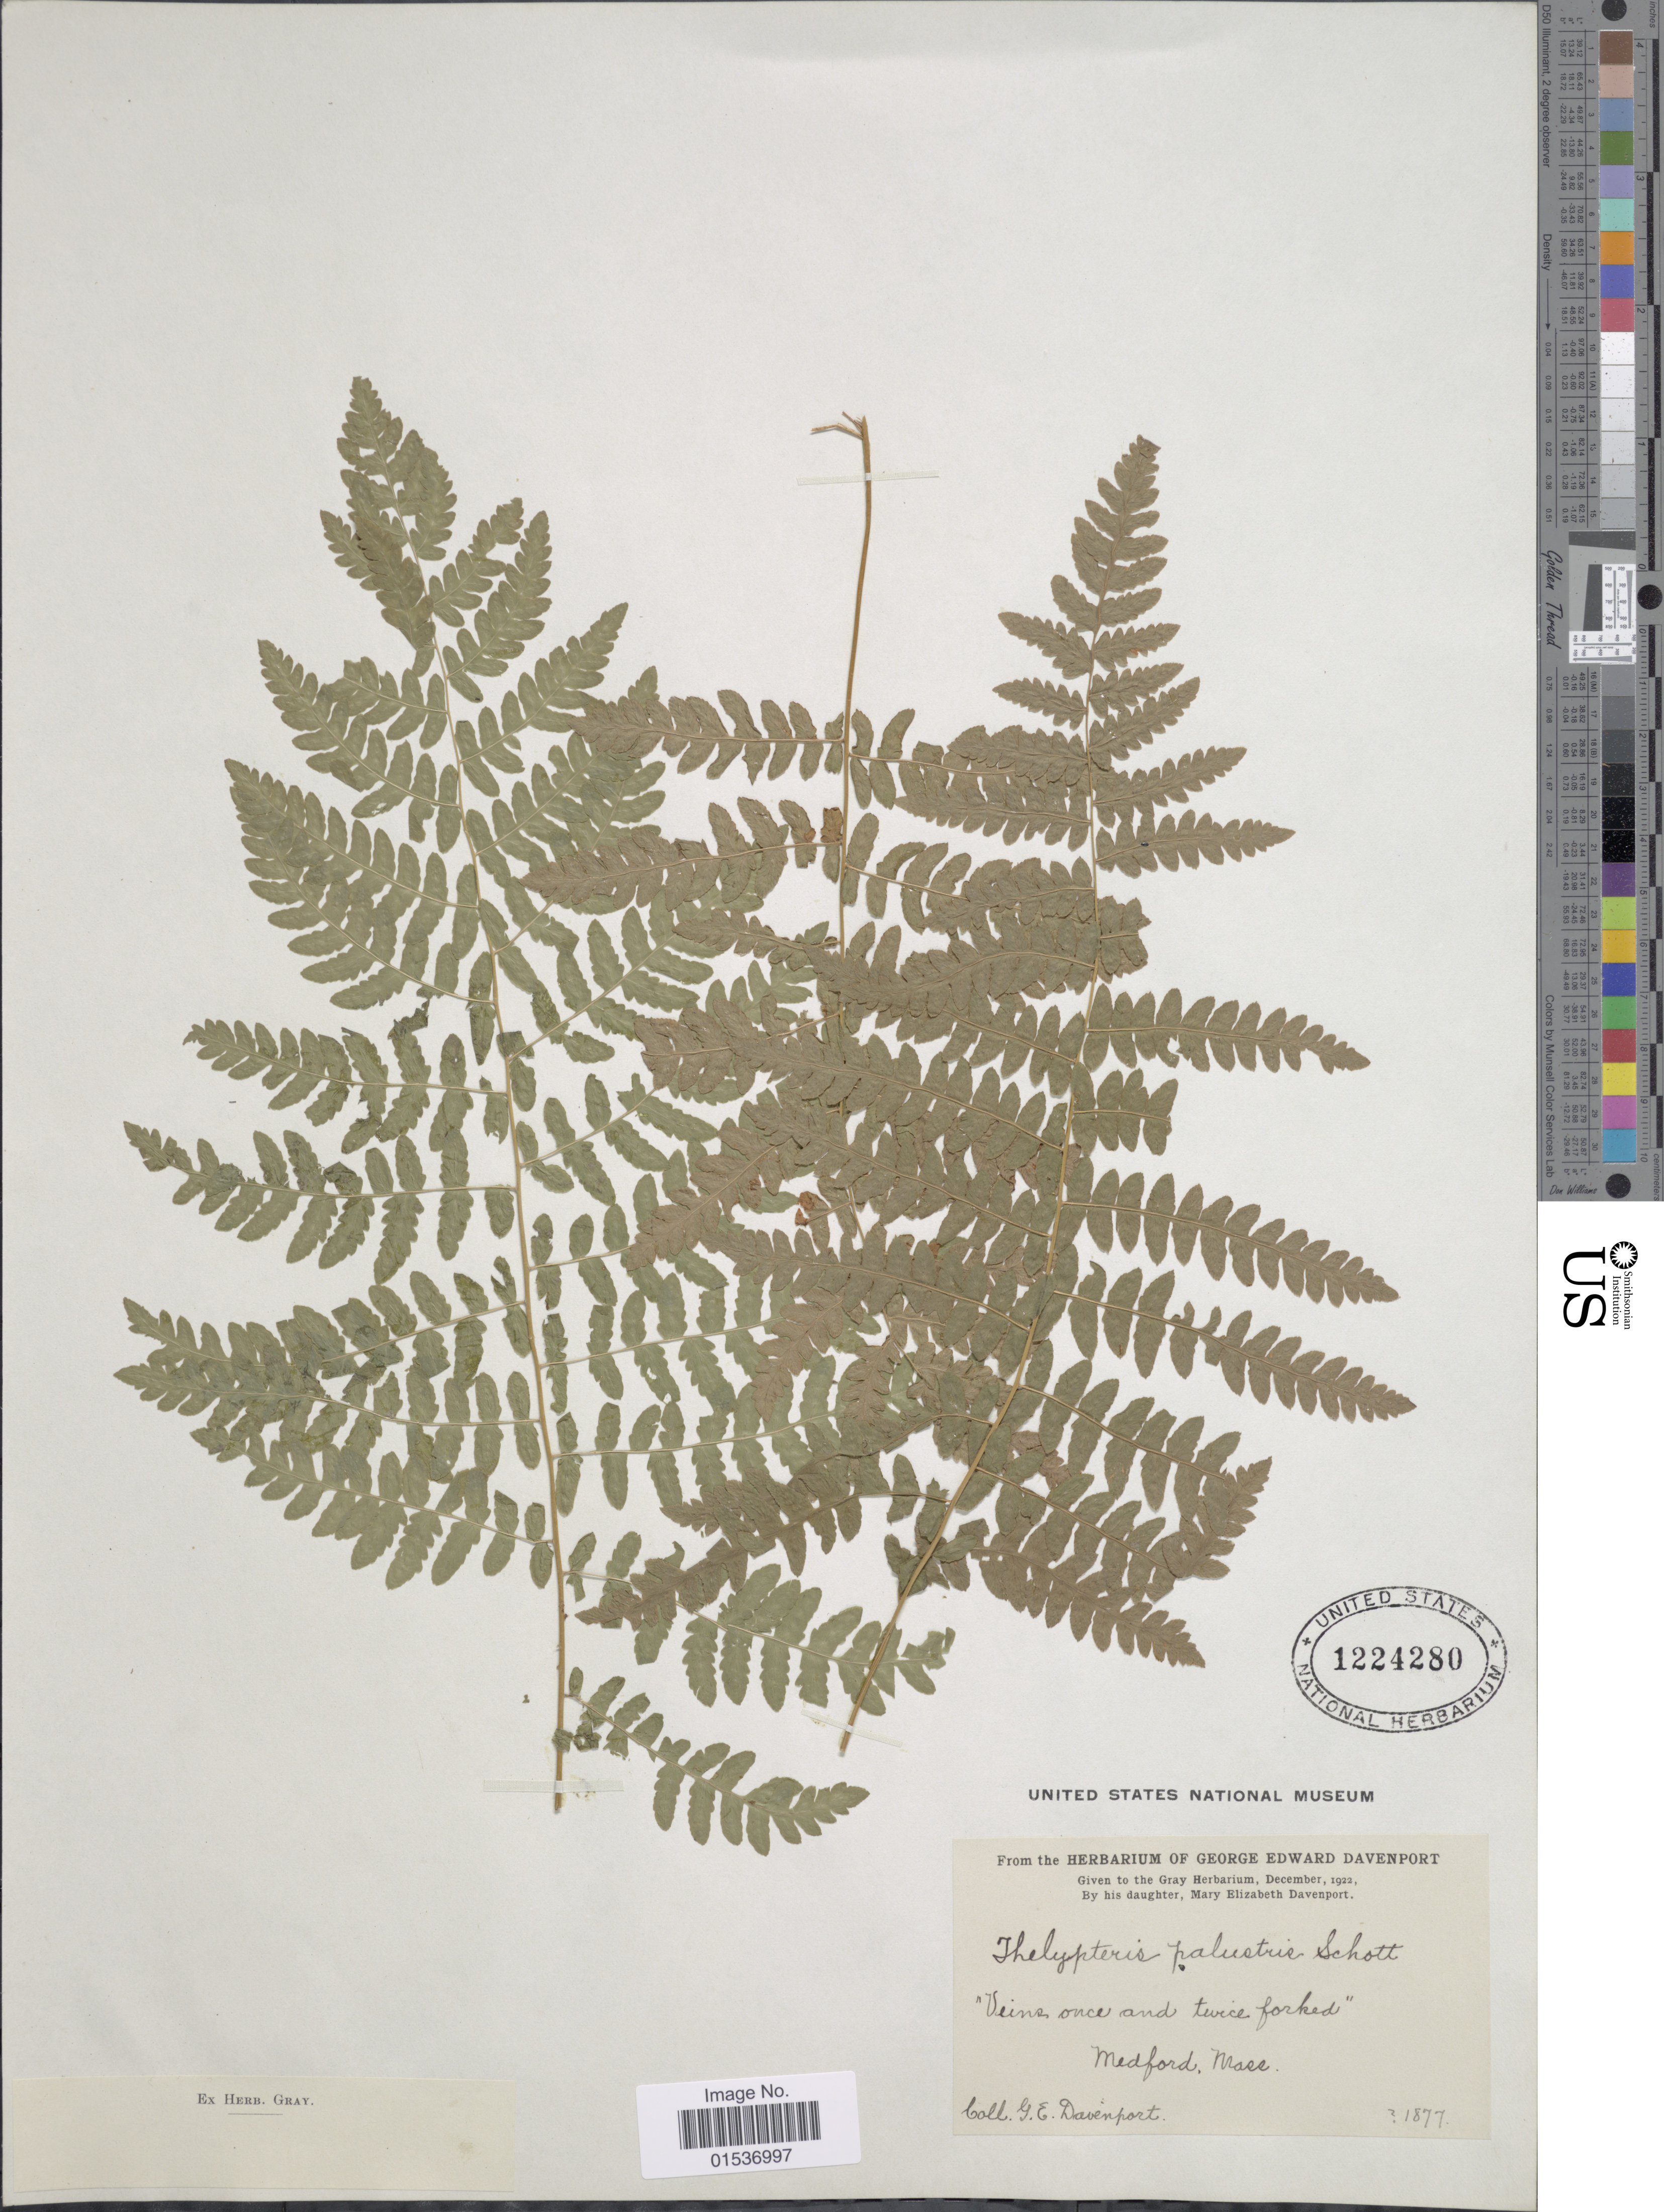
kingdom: Plantae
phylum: Tracheophyta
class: Polypodiopsida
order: Polypodiales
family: Thelypteridaceae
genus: Thelypteris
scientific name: Thelypteris palustris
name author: (Salisb.) Schott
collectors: G. E. Davenport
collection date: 1877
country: United States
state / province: Massachusetts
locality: Medford, Mass.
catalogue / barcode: US 1224280